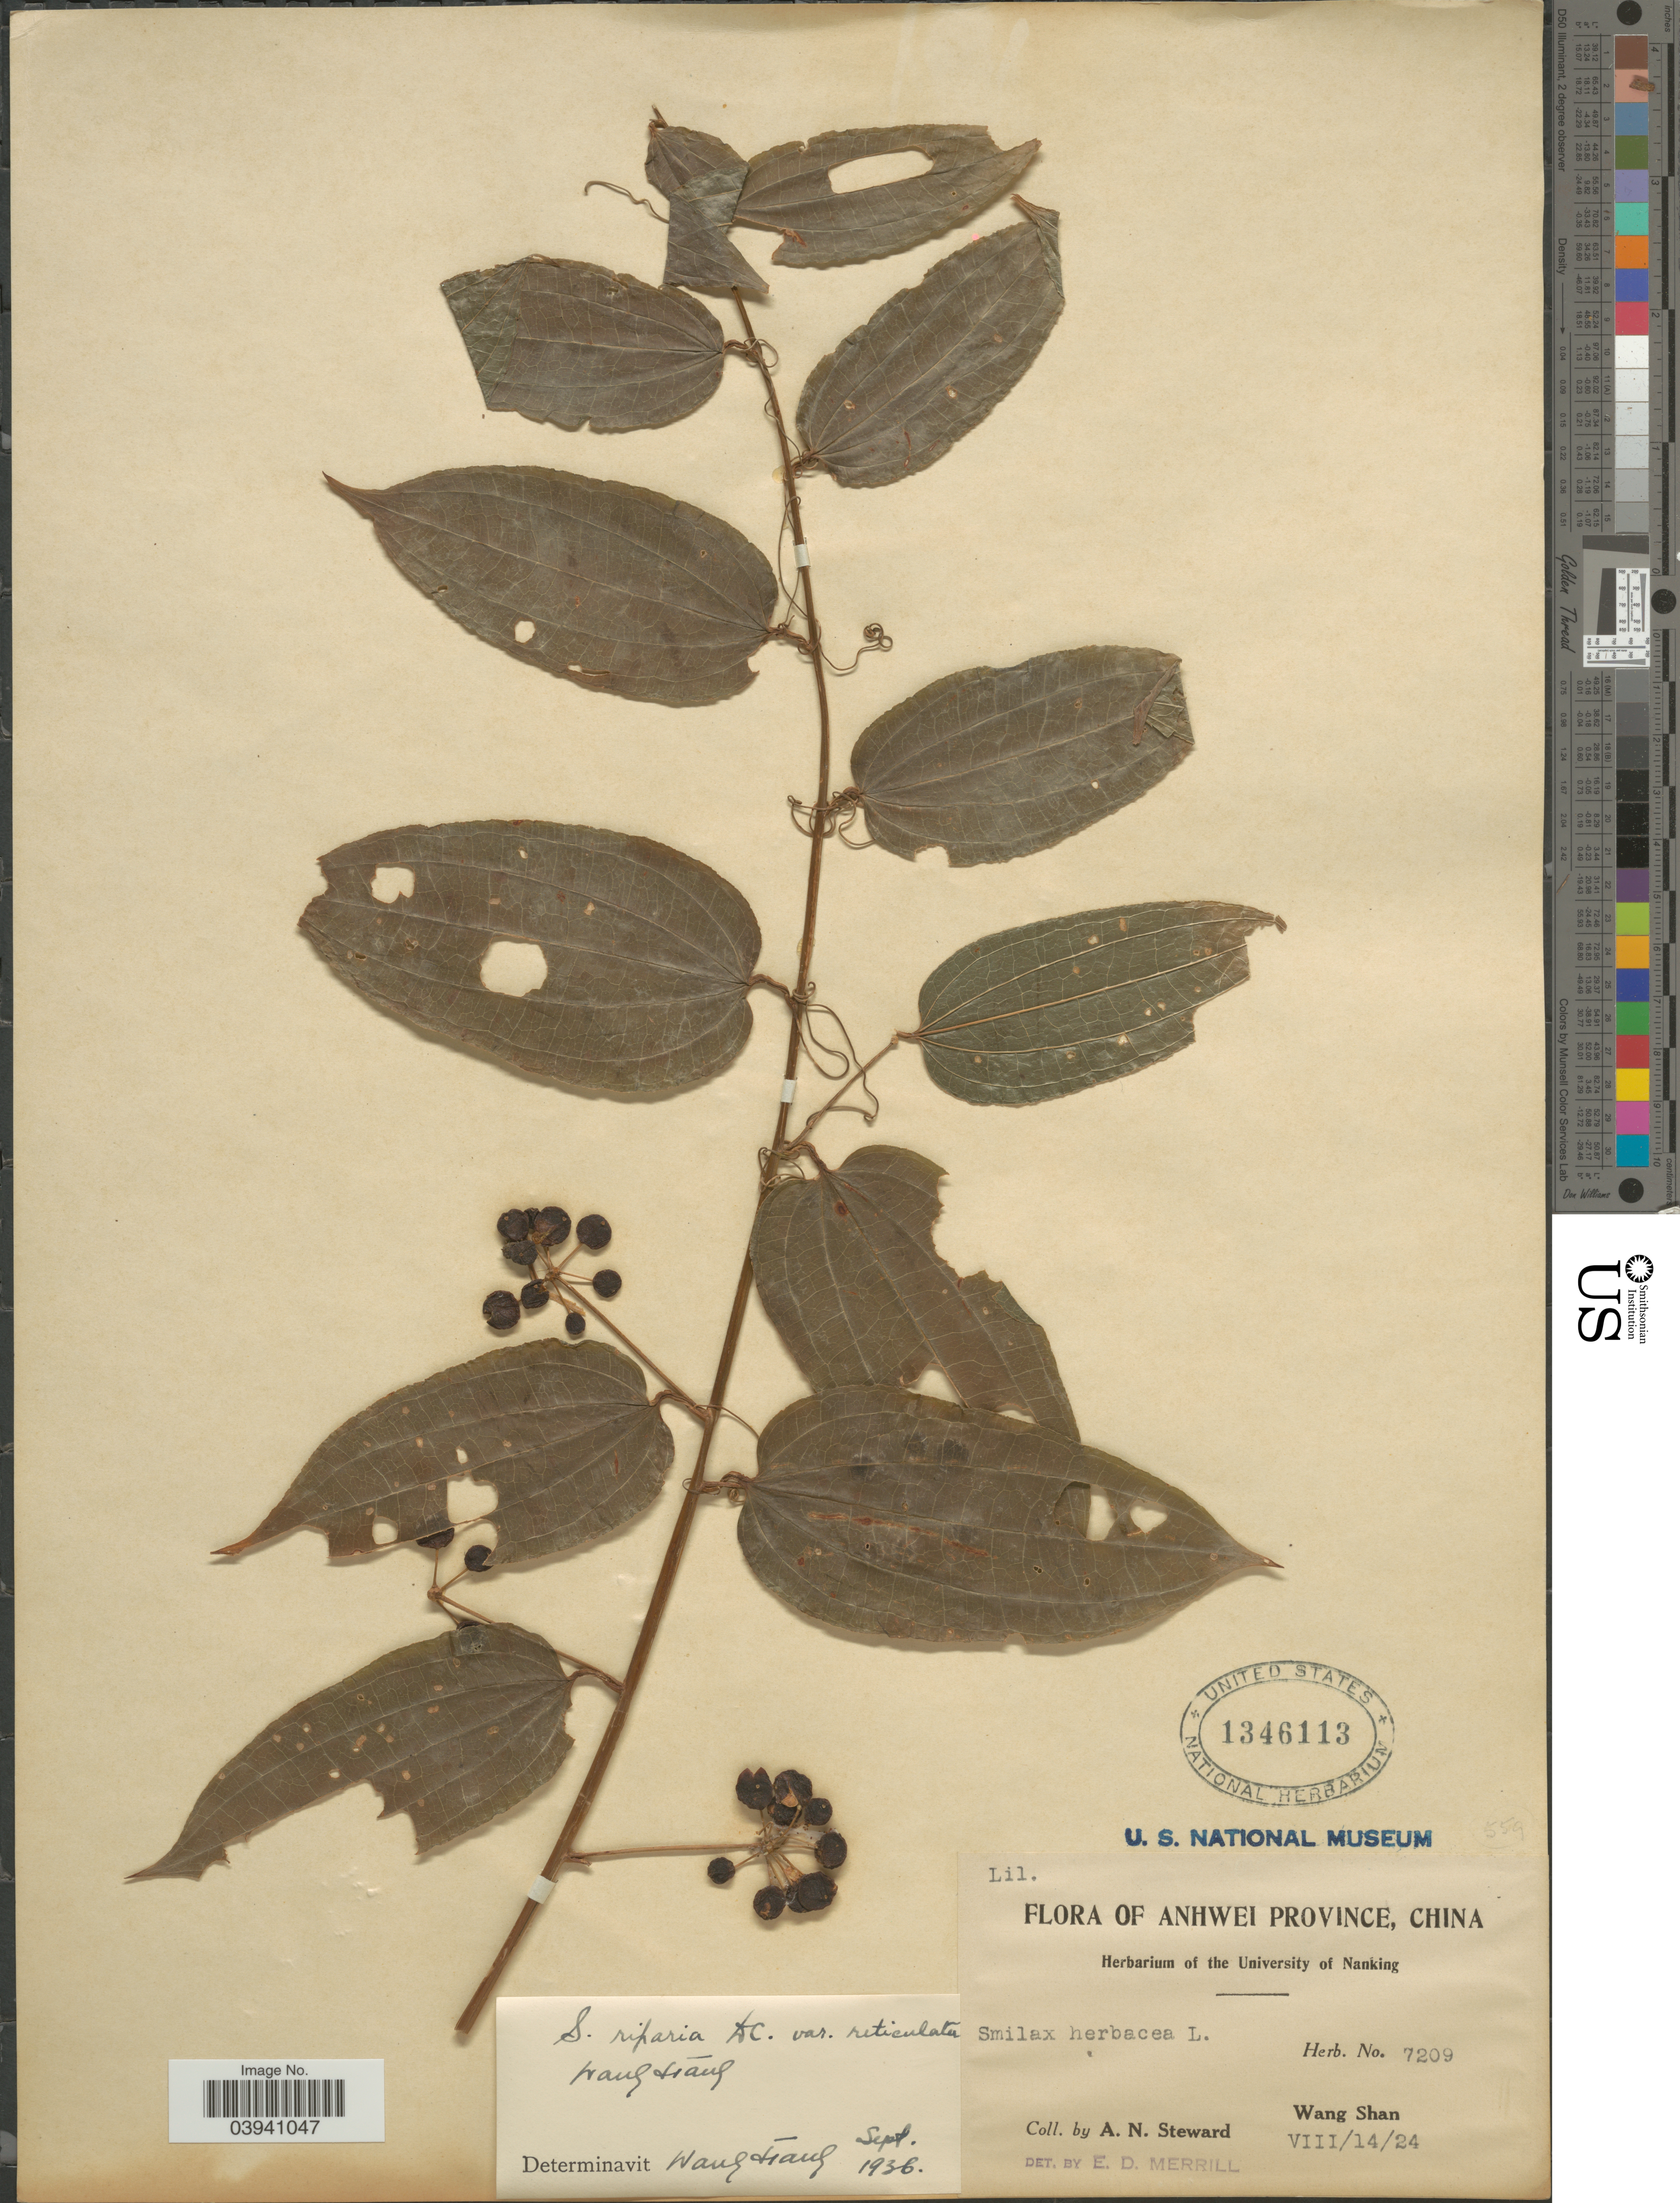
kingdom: Plantae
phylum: Tracheophyta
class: Liliopsida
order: Liliales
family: Smilacaceae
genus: Smilax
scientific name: Smilax riparia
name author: A. DC.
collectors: A. N. Steward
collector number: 7209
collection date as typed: Transcribed d/m/y: 14/8/24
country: China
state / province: Anhui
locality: Anhwei Province. Wang Shan.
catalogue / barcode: US 1346113